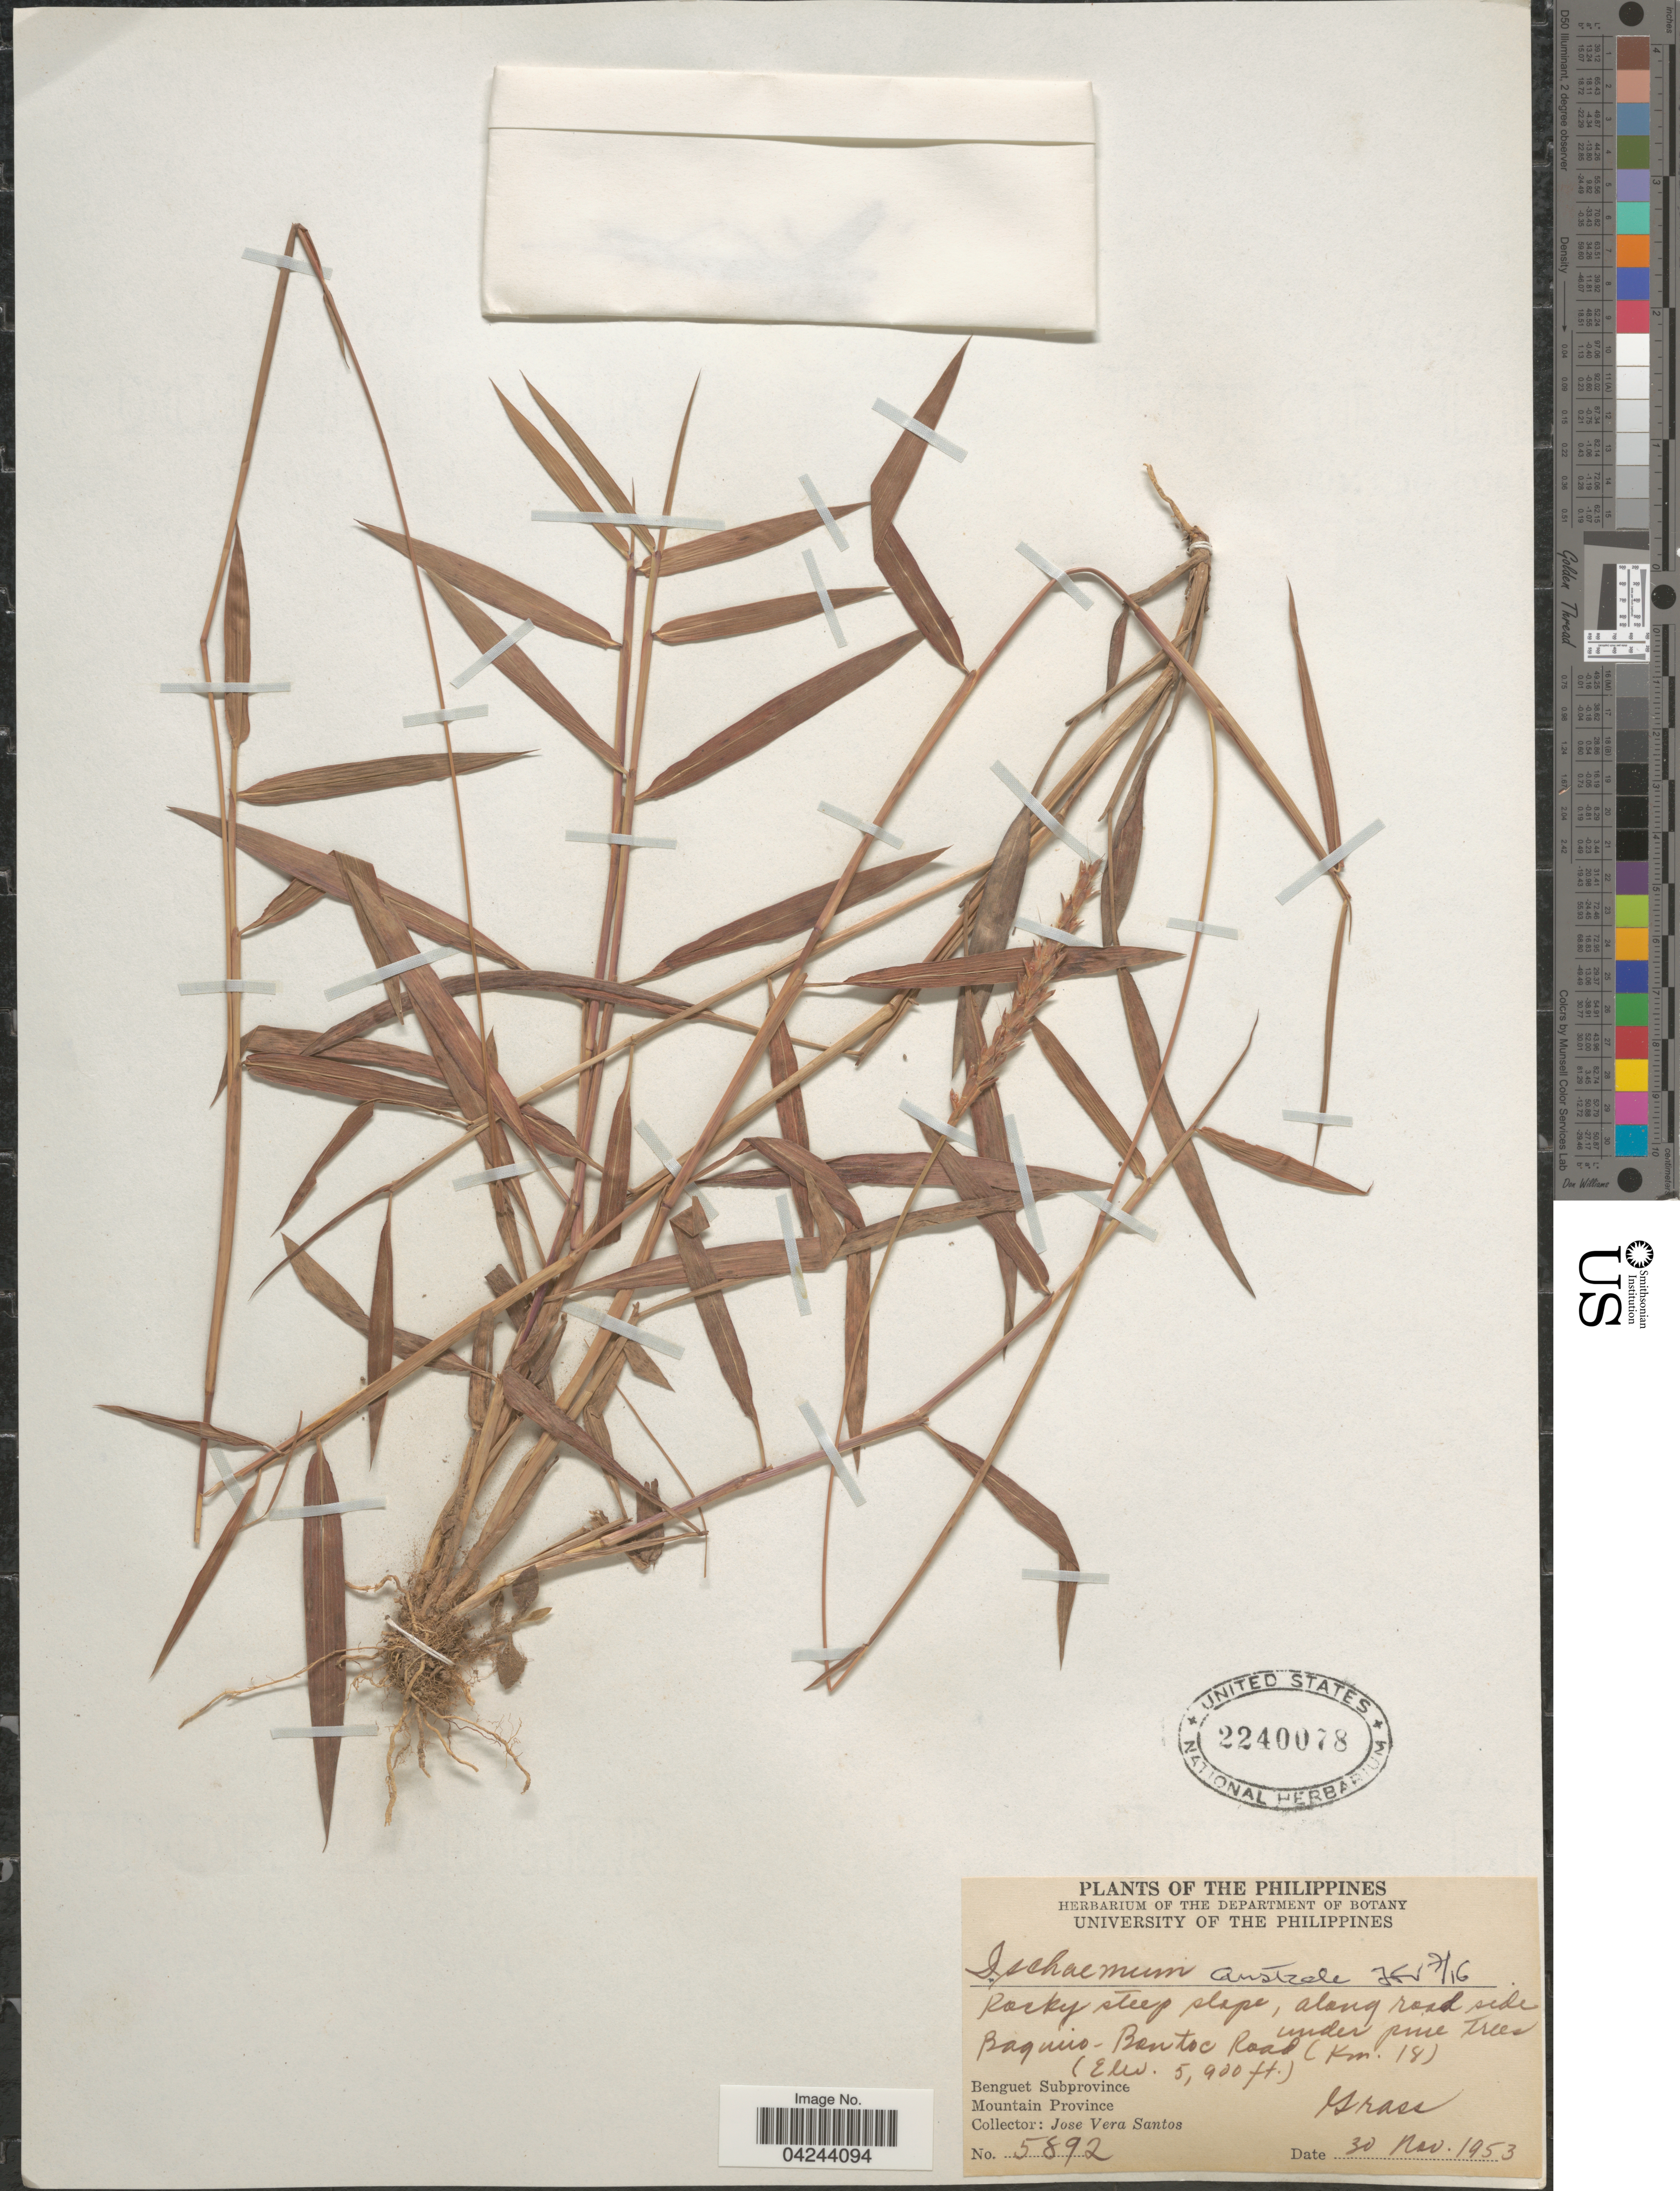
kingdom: Plantae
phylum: Tracheophyta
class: Liliopsida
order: Poales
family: Poaceae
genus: Ischaemum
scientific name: Ischaemum australe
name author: R. Br.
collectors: J. Vera Santos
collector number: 5892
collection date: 1953-11-30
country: Philippines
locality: Baquio-Bantoc Road (Km. 18). Benguet Subprovince. Mountain Province.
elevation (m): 1798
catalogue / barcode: US 2240078